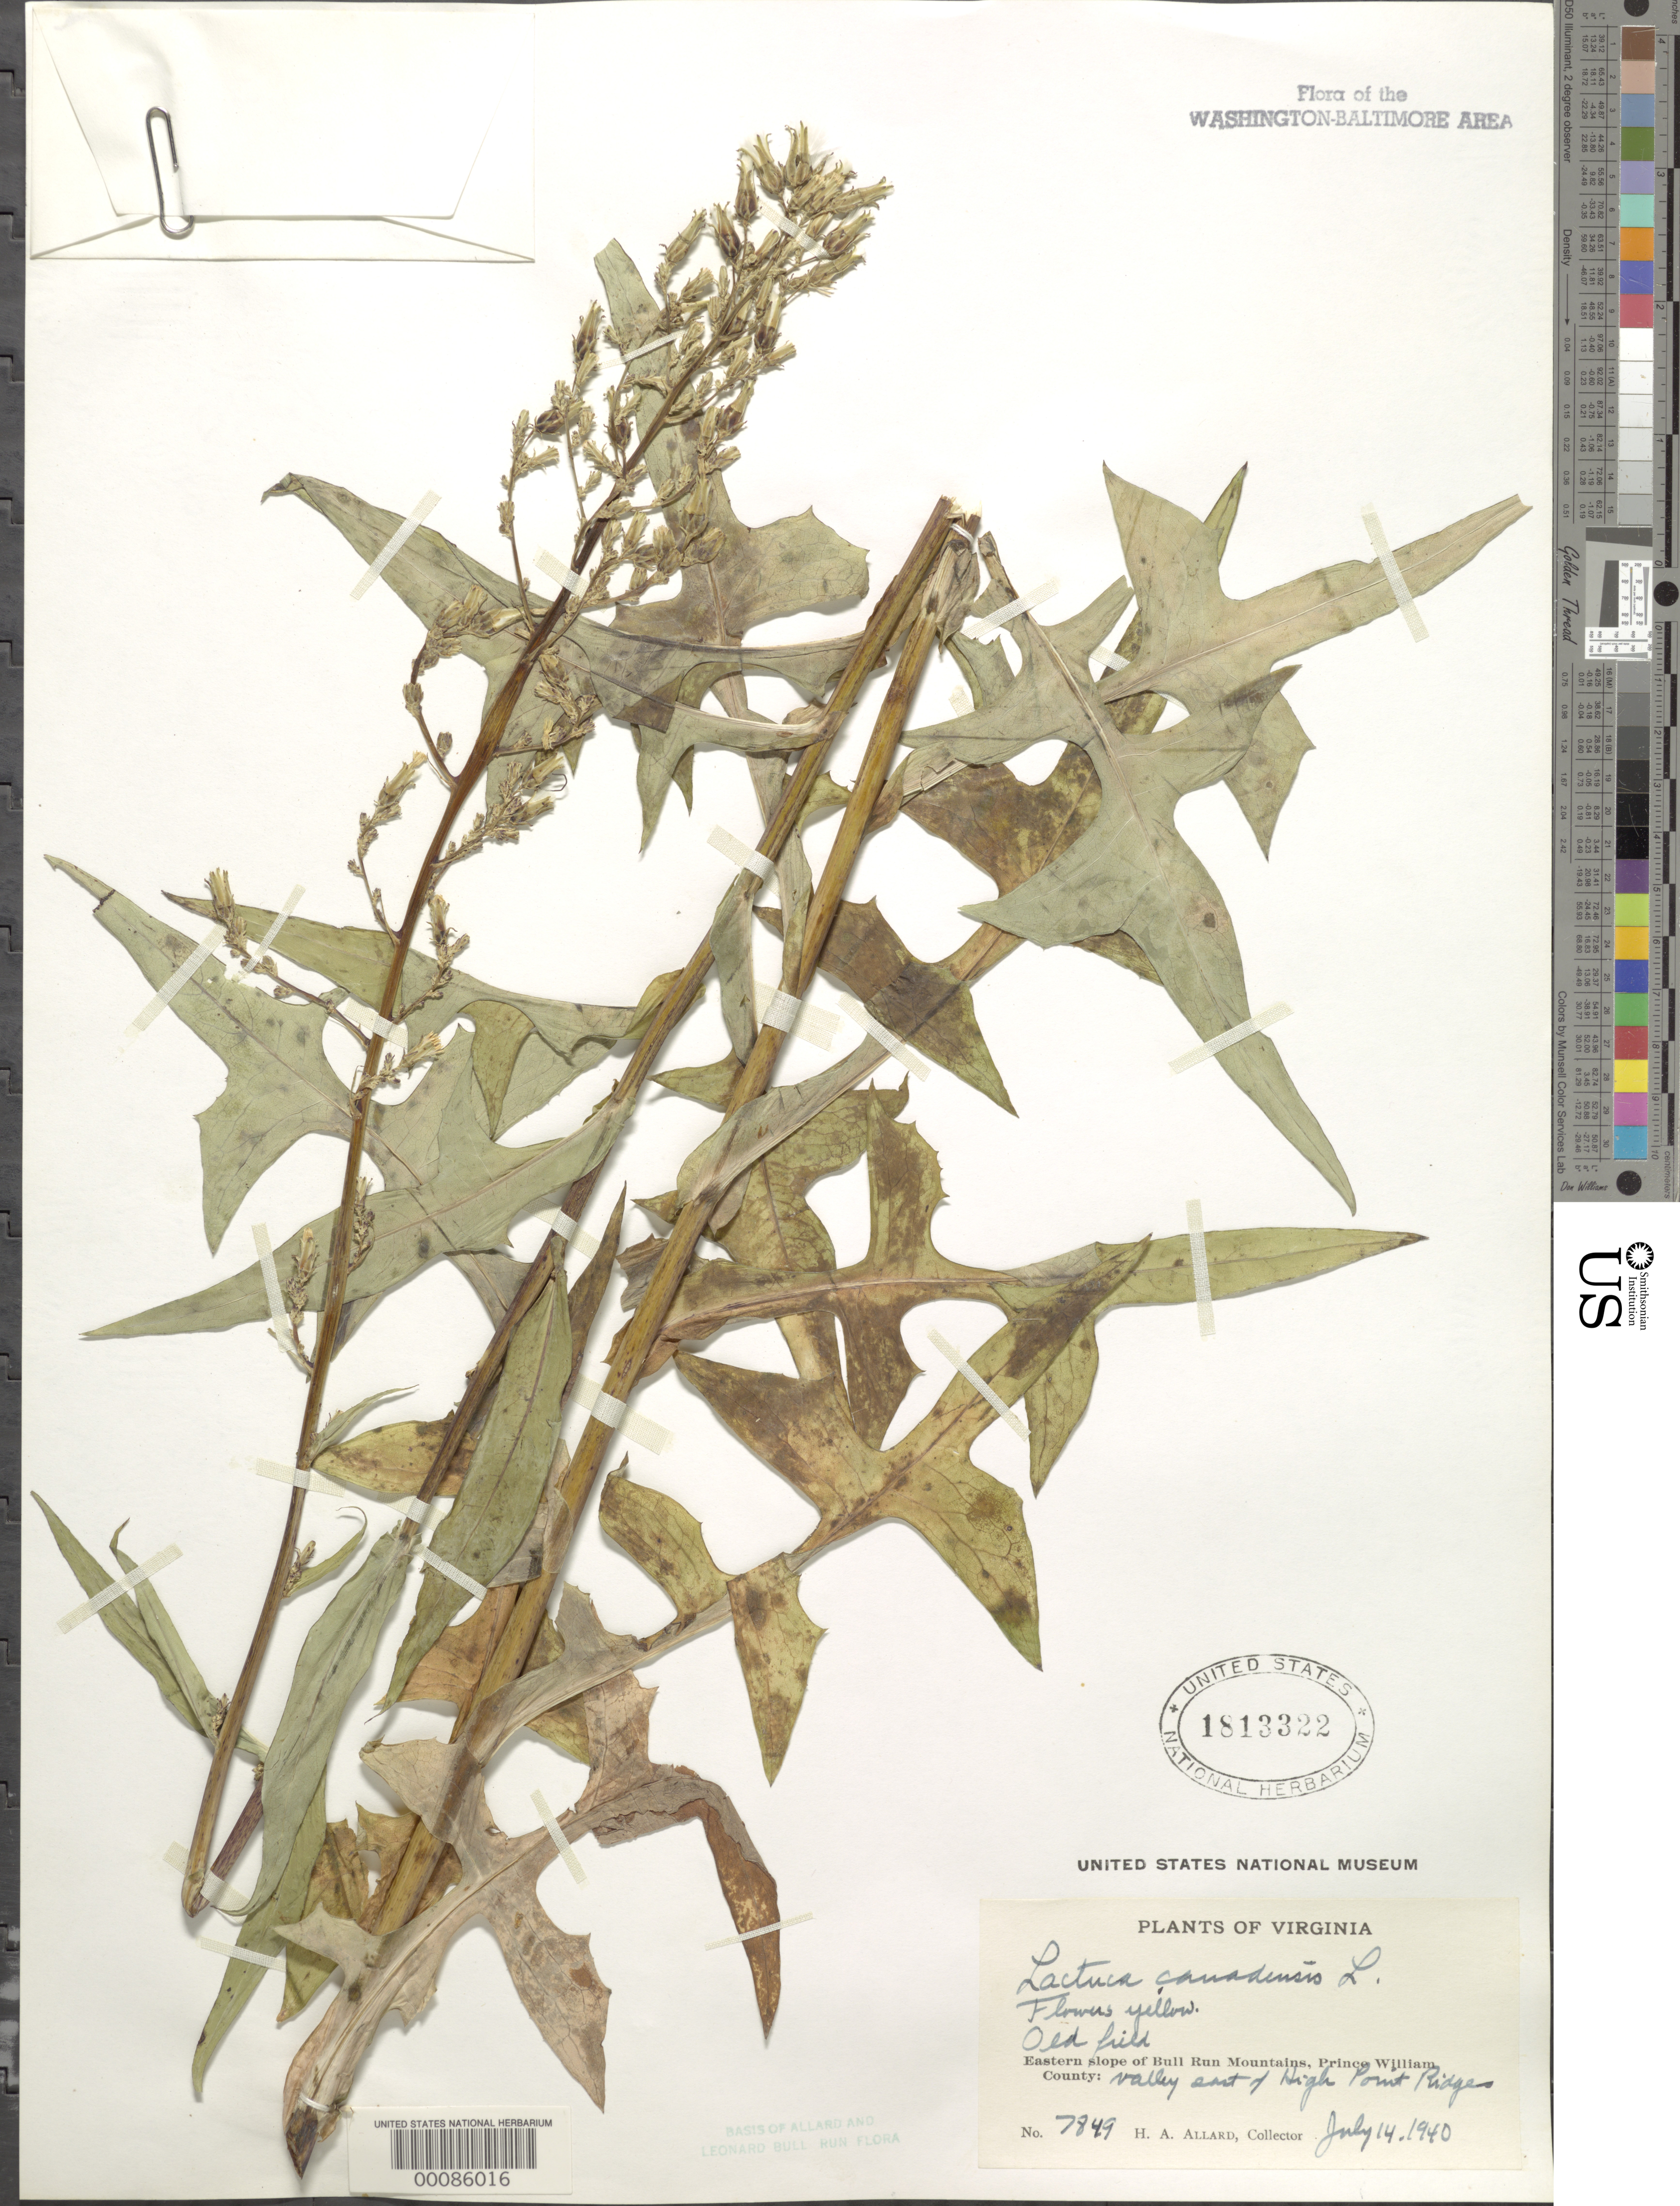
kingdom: Plantae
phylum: Tracheophyta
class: Magnoliopsida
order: Asterales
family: Asteraceae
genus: Lactuca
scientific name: Lactuca canadensis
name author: L.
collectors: H. A. Allard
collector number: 7849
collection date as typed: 14 Jul 1940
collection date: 1940-07-14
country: United States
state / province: Virginia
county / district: Prince William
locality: East of High Point eastern slope of Bull Run Mountains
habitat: Old field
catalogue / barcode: US 1813322